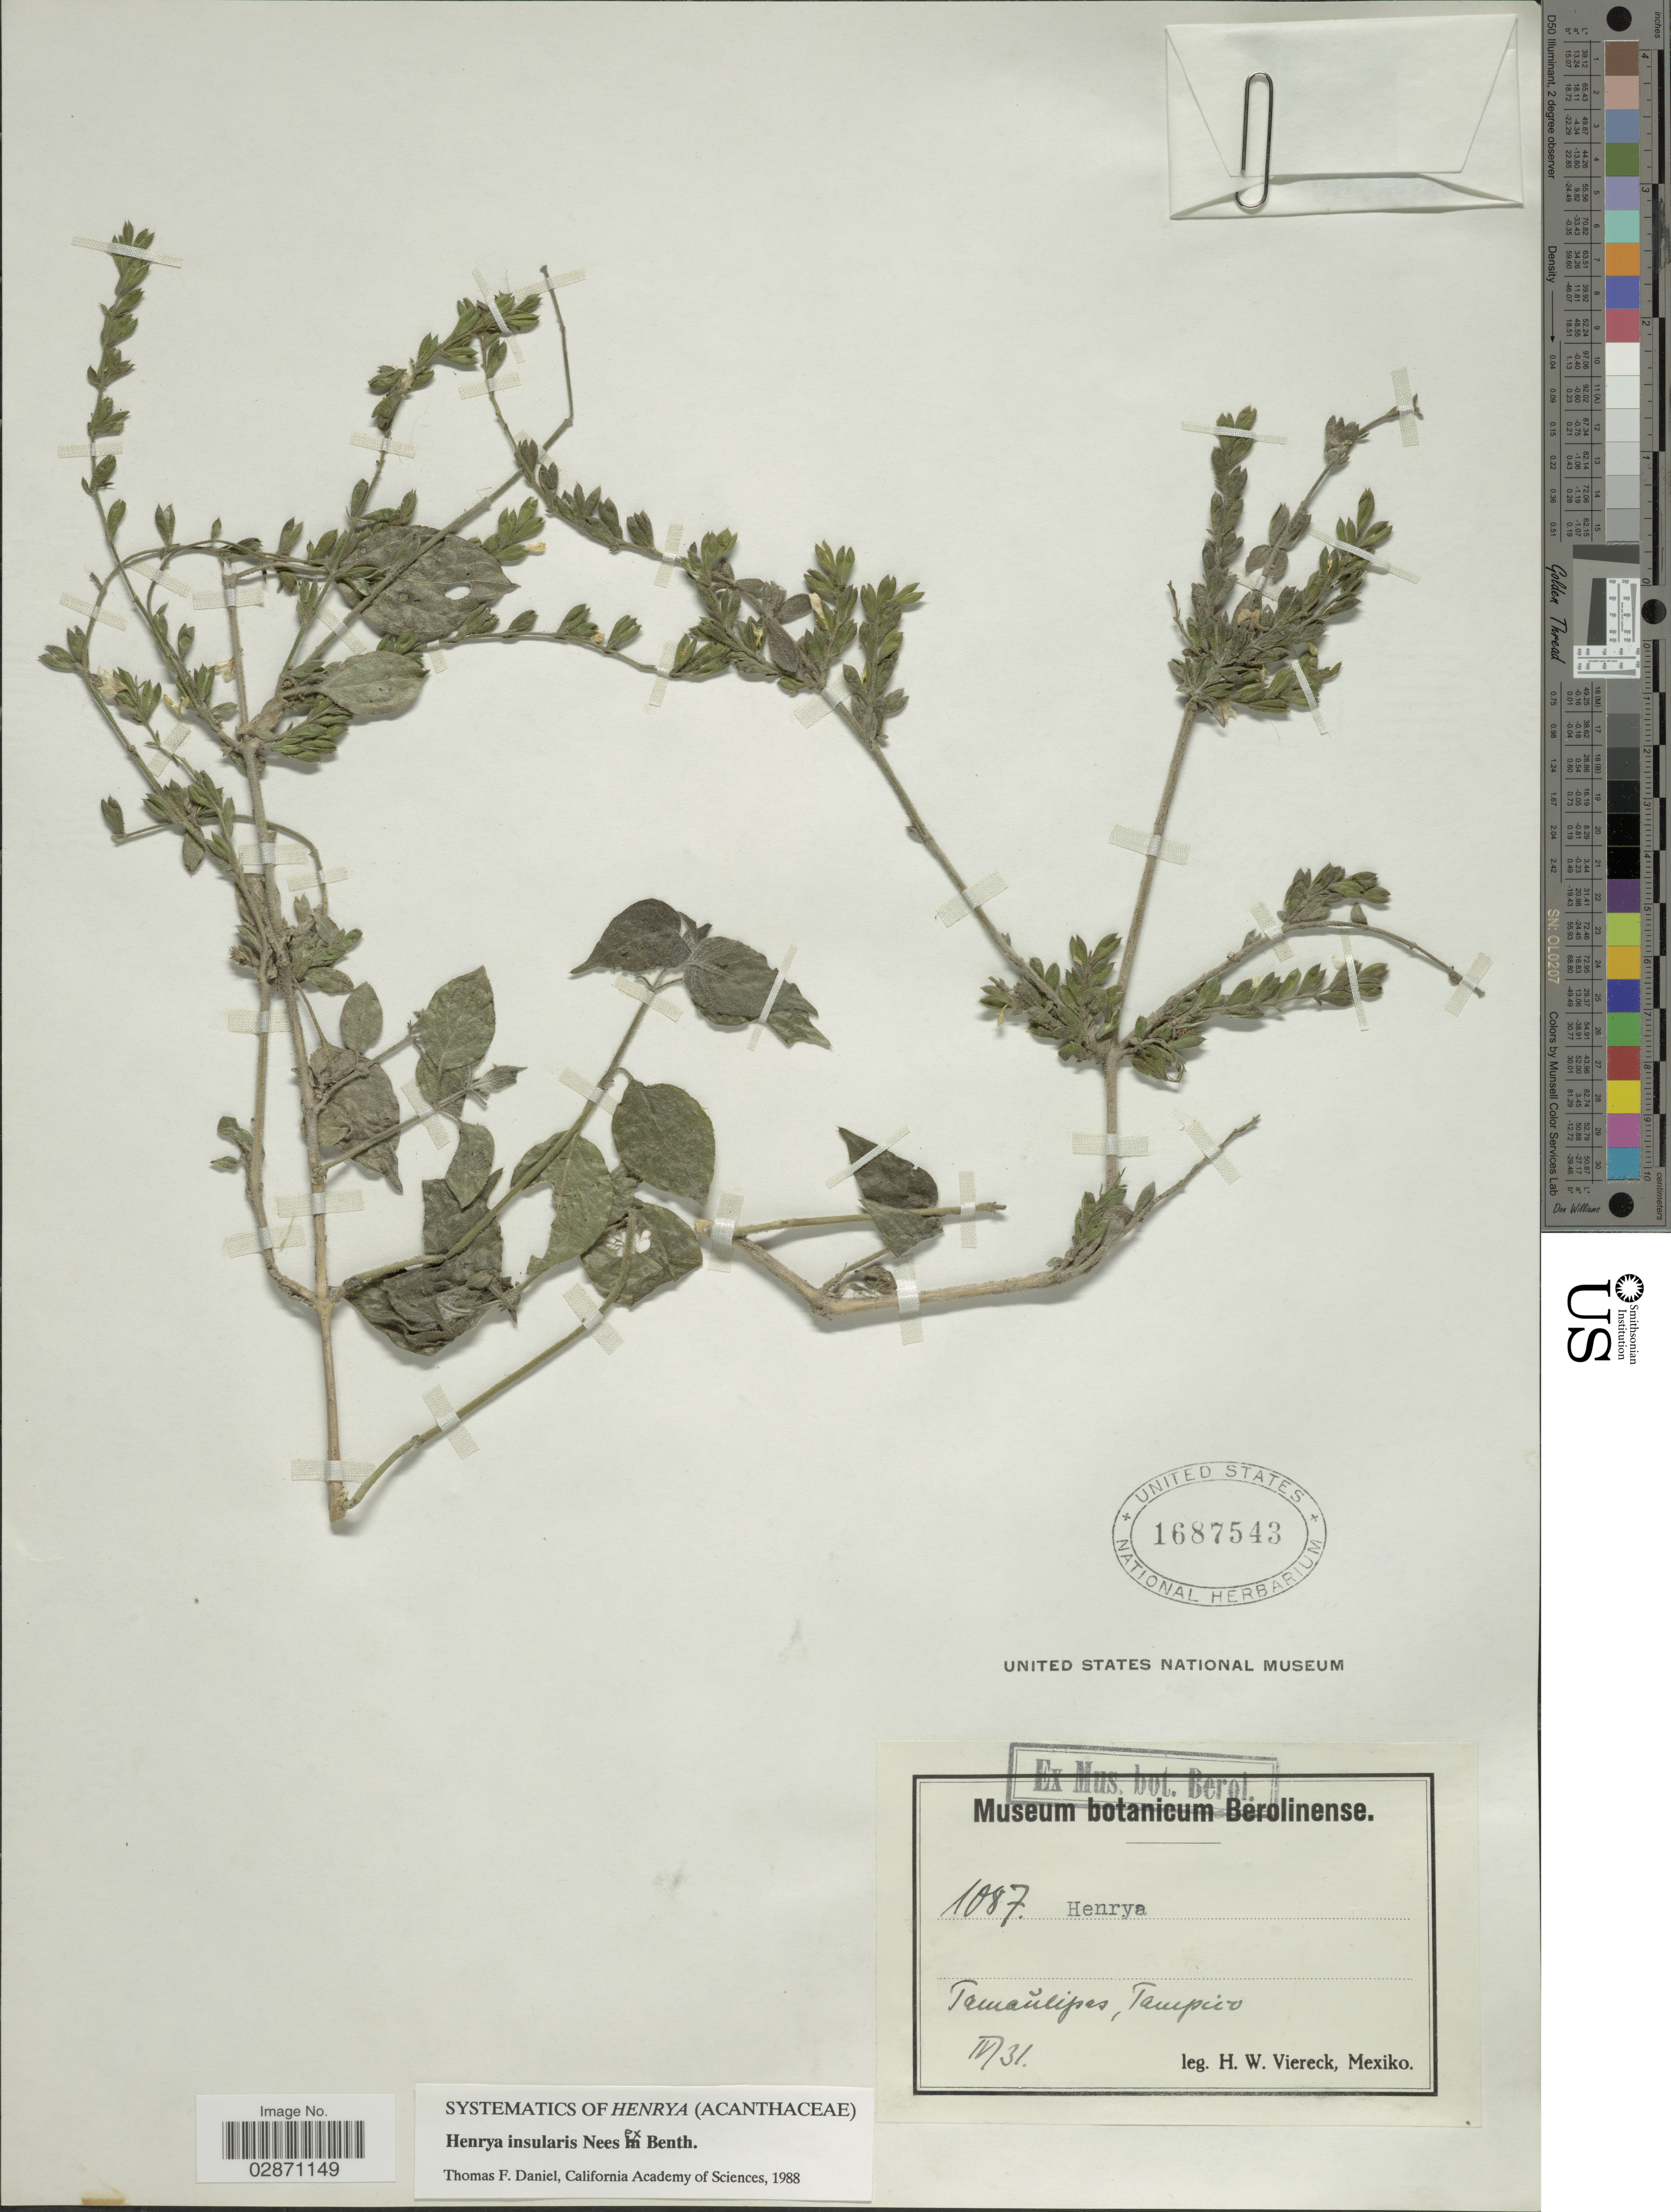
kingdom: Plantae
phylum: Tracheophyta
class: Magnoliopsida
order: Lamiales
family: Acanthaceae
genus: Henrya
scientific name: Henrya insularis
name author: Nees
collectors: H. W. Viereck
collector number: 1087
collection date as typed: Transcribed d/m/y: /4/31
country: Mexico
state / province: Tamaulipas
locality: Tampico.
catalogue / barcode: US 1687543